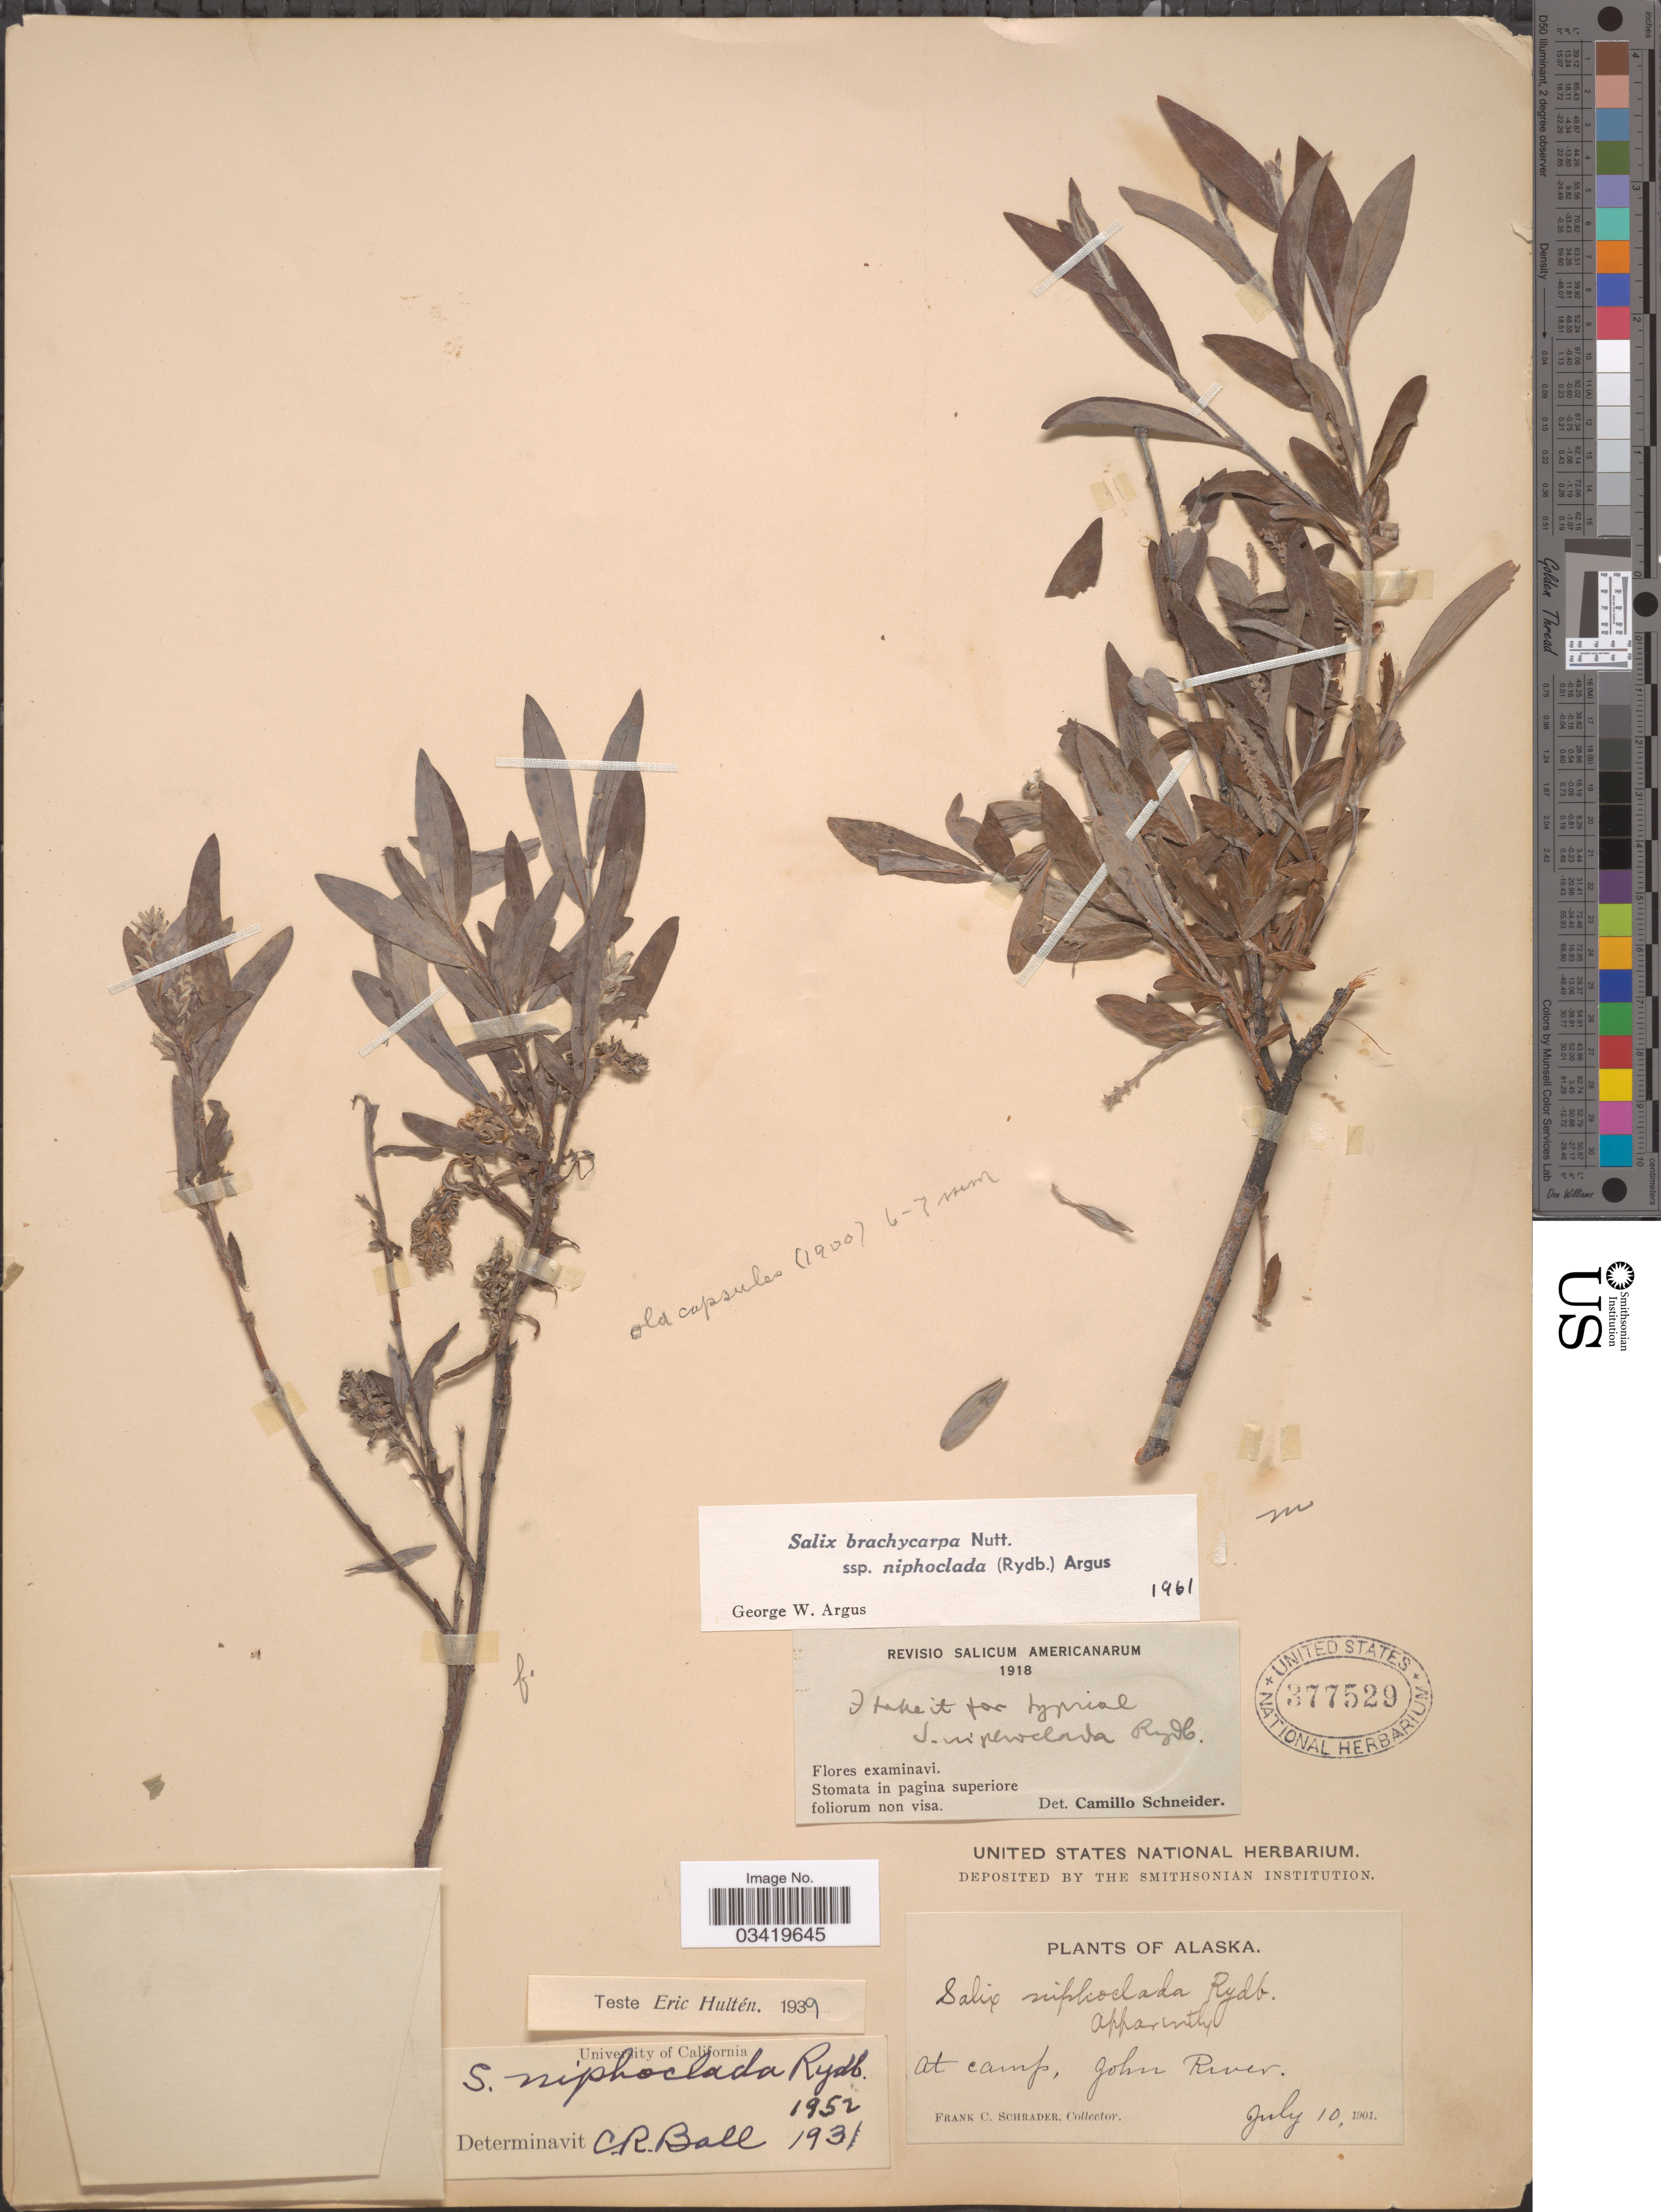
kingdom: Plantae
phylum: Tracheophyta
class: Magnoliopsida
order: Malpighiales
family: Salicaceae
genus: Salix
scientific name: Salix brachycarpa subsp. niphoclada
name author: (Rydb.) Argus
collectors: F. C. Schrader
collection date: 1901-07-10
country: United States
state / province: Alaska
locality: At camp, John River.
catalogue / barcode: US 377529